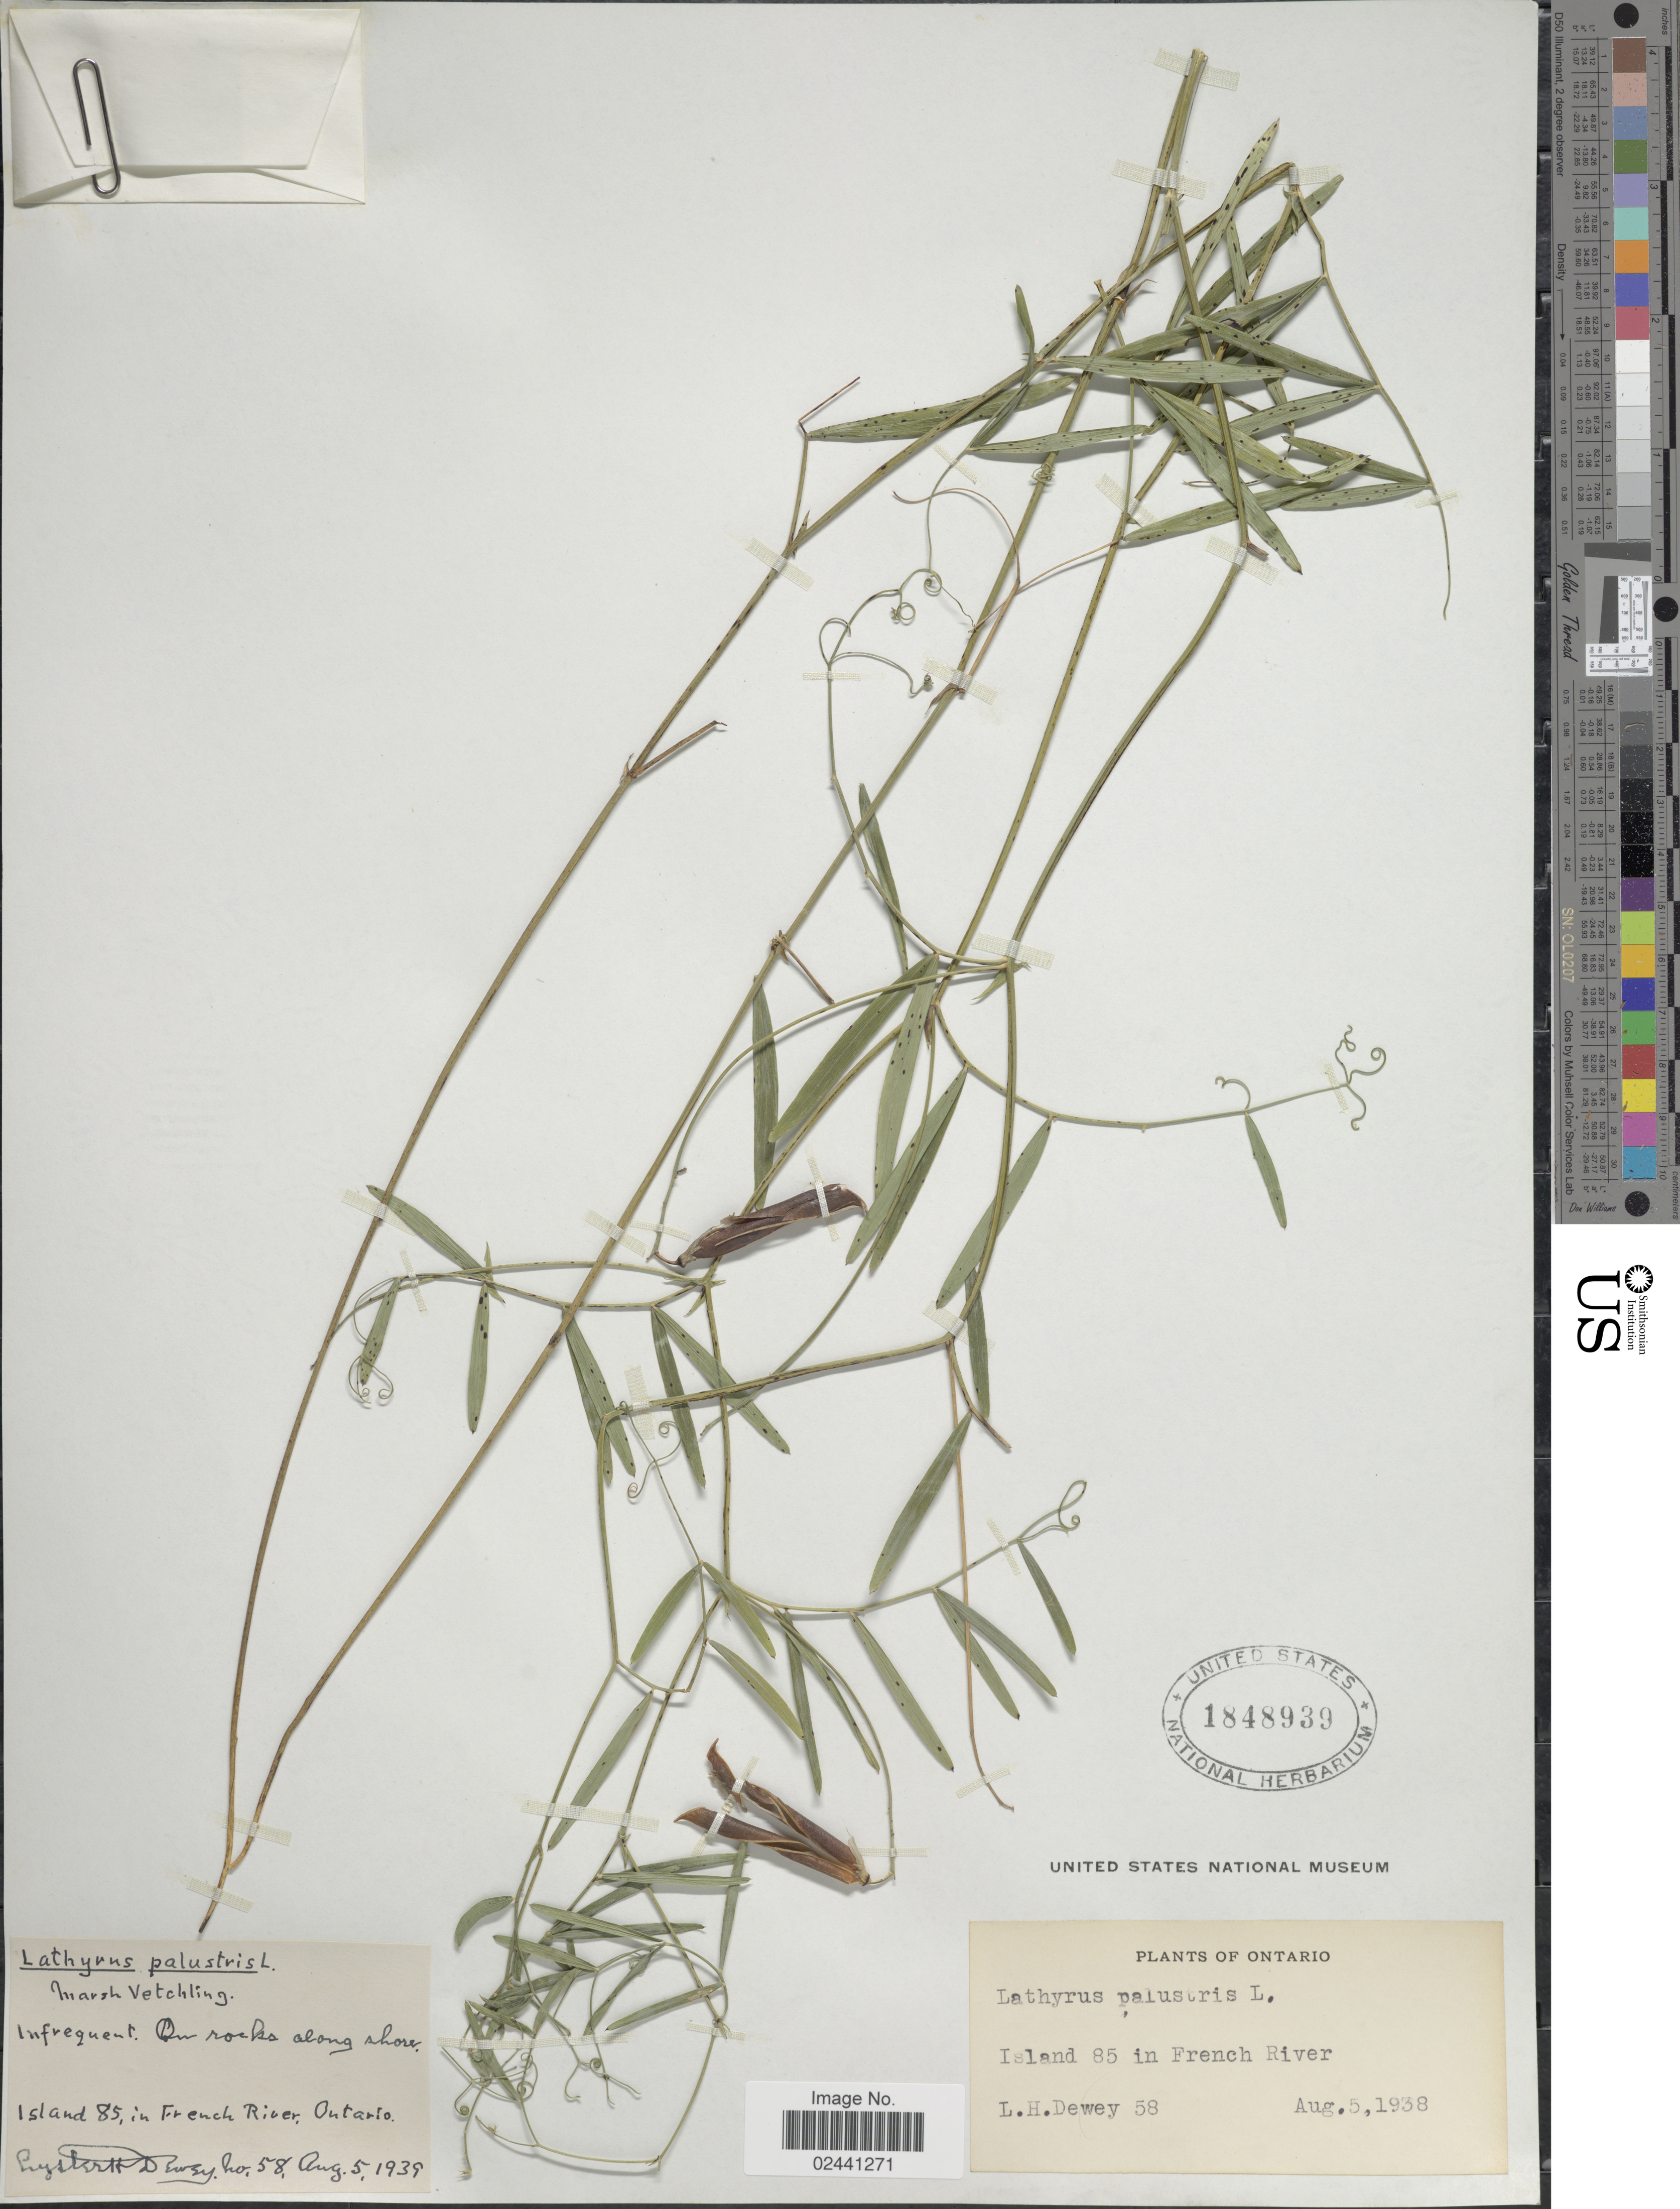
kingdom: Plantae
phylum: Tracheophyta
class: Magnoliopsida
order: Fabales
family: Fabaceae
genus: Lathyrus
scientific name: Lathyrus palustris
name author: L.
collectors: L. H. Dewey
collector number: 58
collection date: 1938-08-05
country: Canada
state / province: Ontario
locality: Island 85 in French River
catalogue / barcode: US 1848939